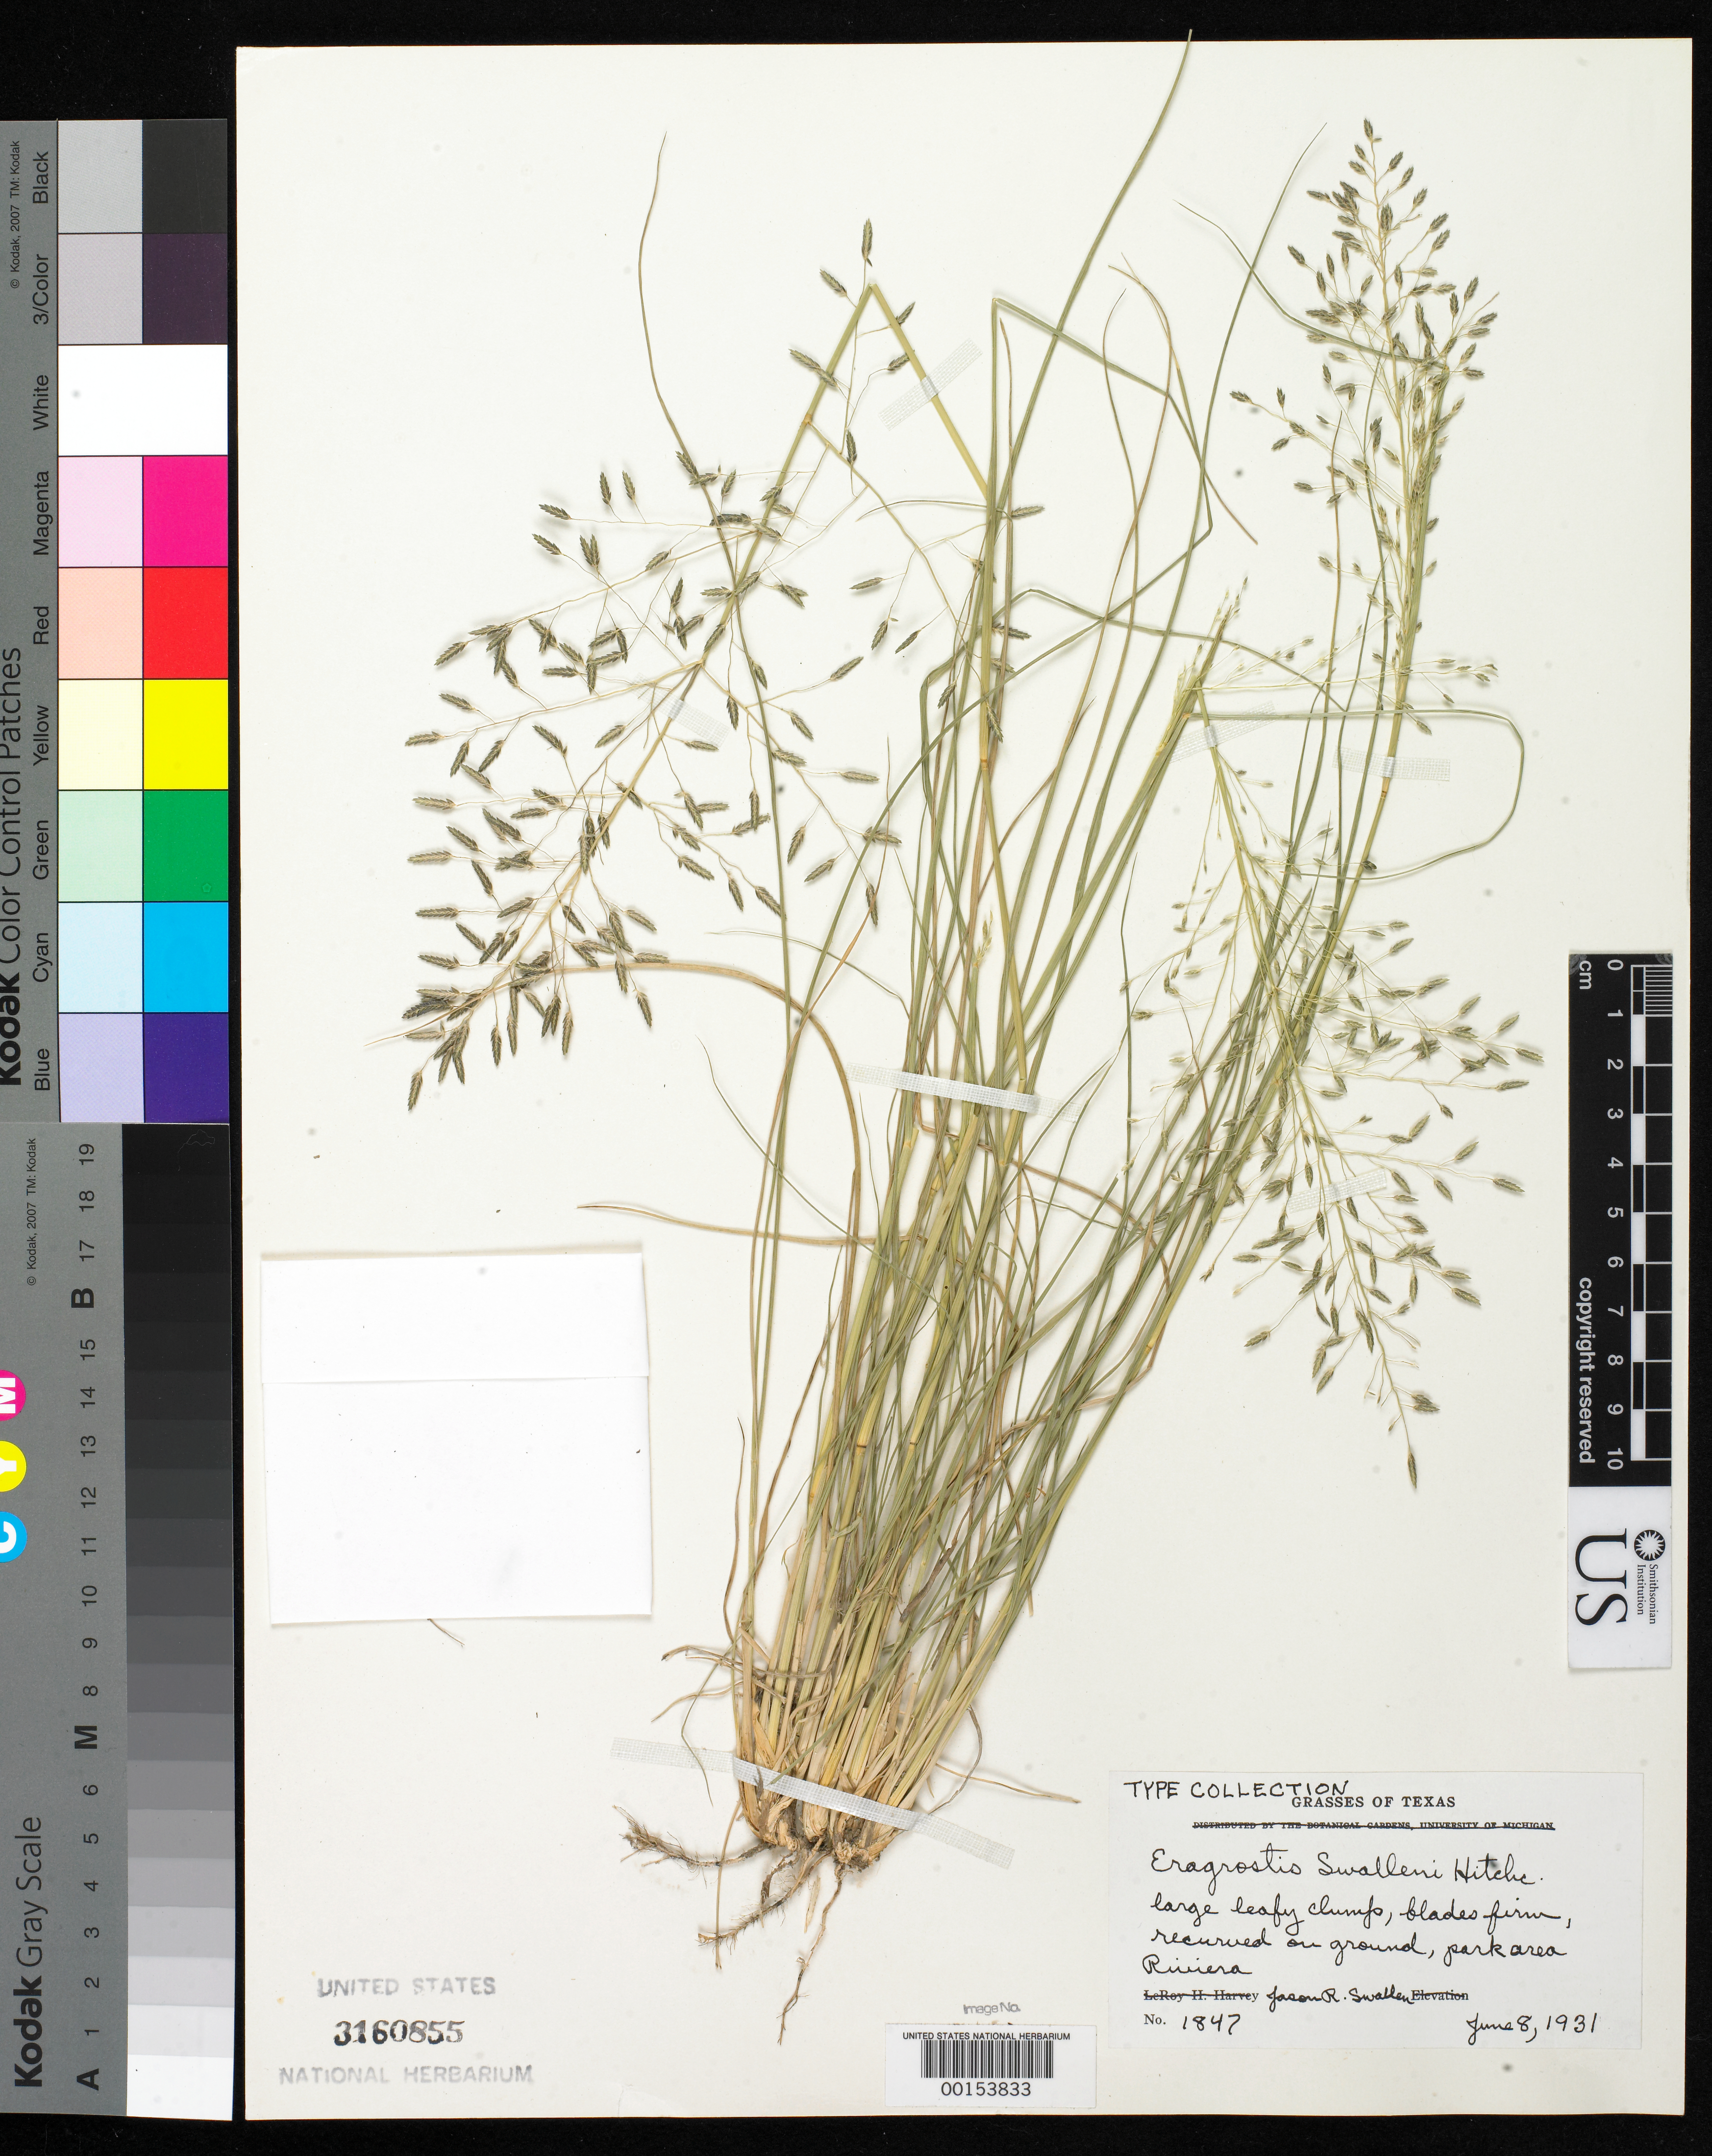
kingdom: Plantae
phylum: Tracheophyta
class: Liliopsida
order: Poales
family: Poaceae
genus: Eragrostis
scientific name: Eragrostis swallenii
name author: Hitchc.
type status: Isotype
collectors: J. R. Swallen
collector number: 1847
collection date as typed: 08 Jun 1931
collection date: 1931-06-08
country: United States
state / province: Texas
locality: Riviera, park area.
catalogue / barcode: US 3160855